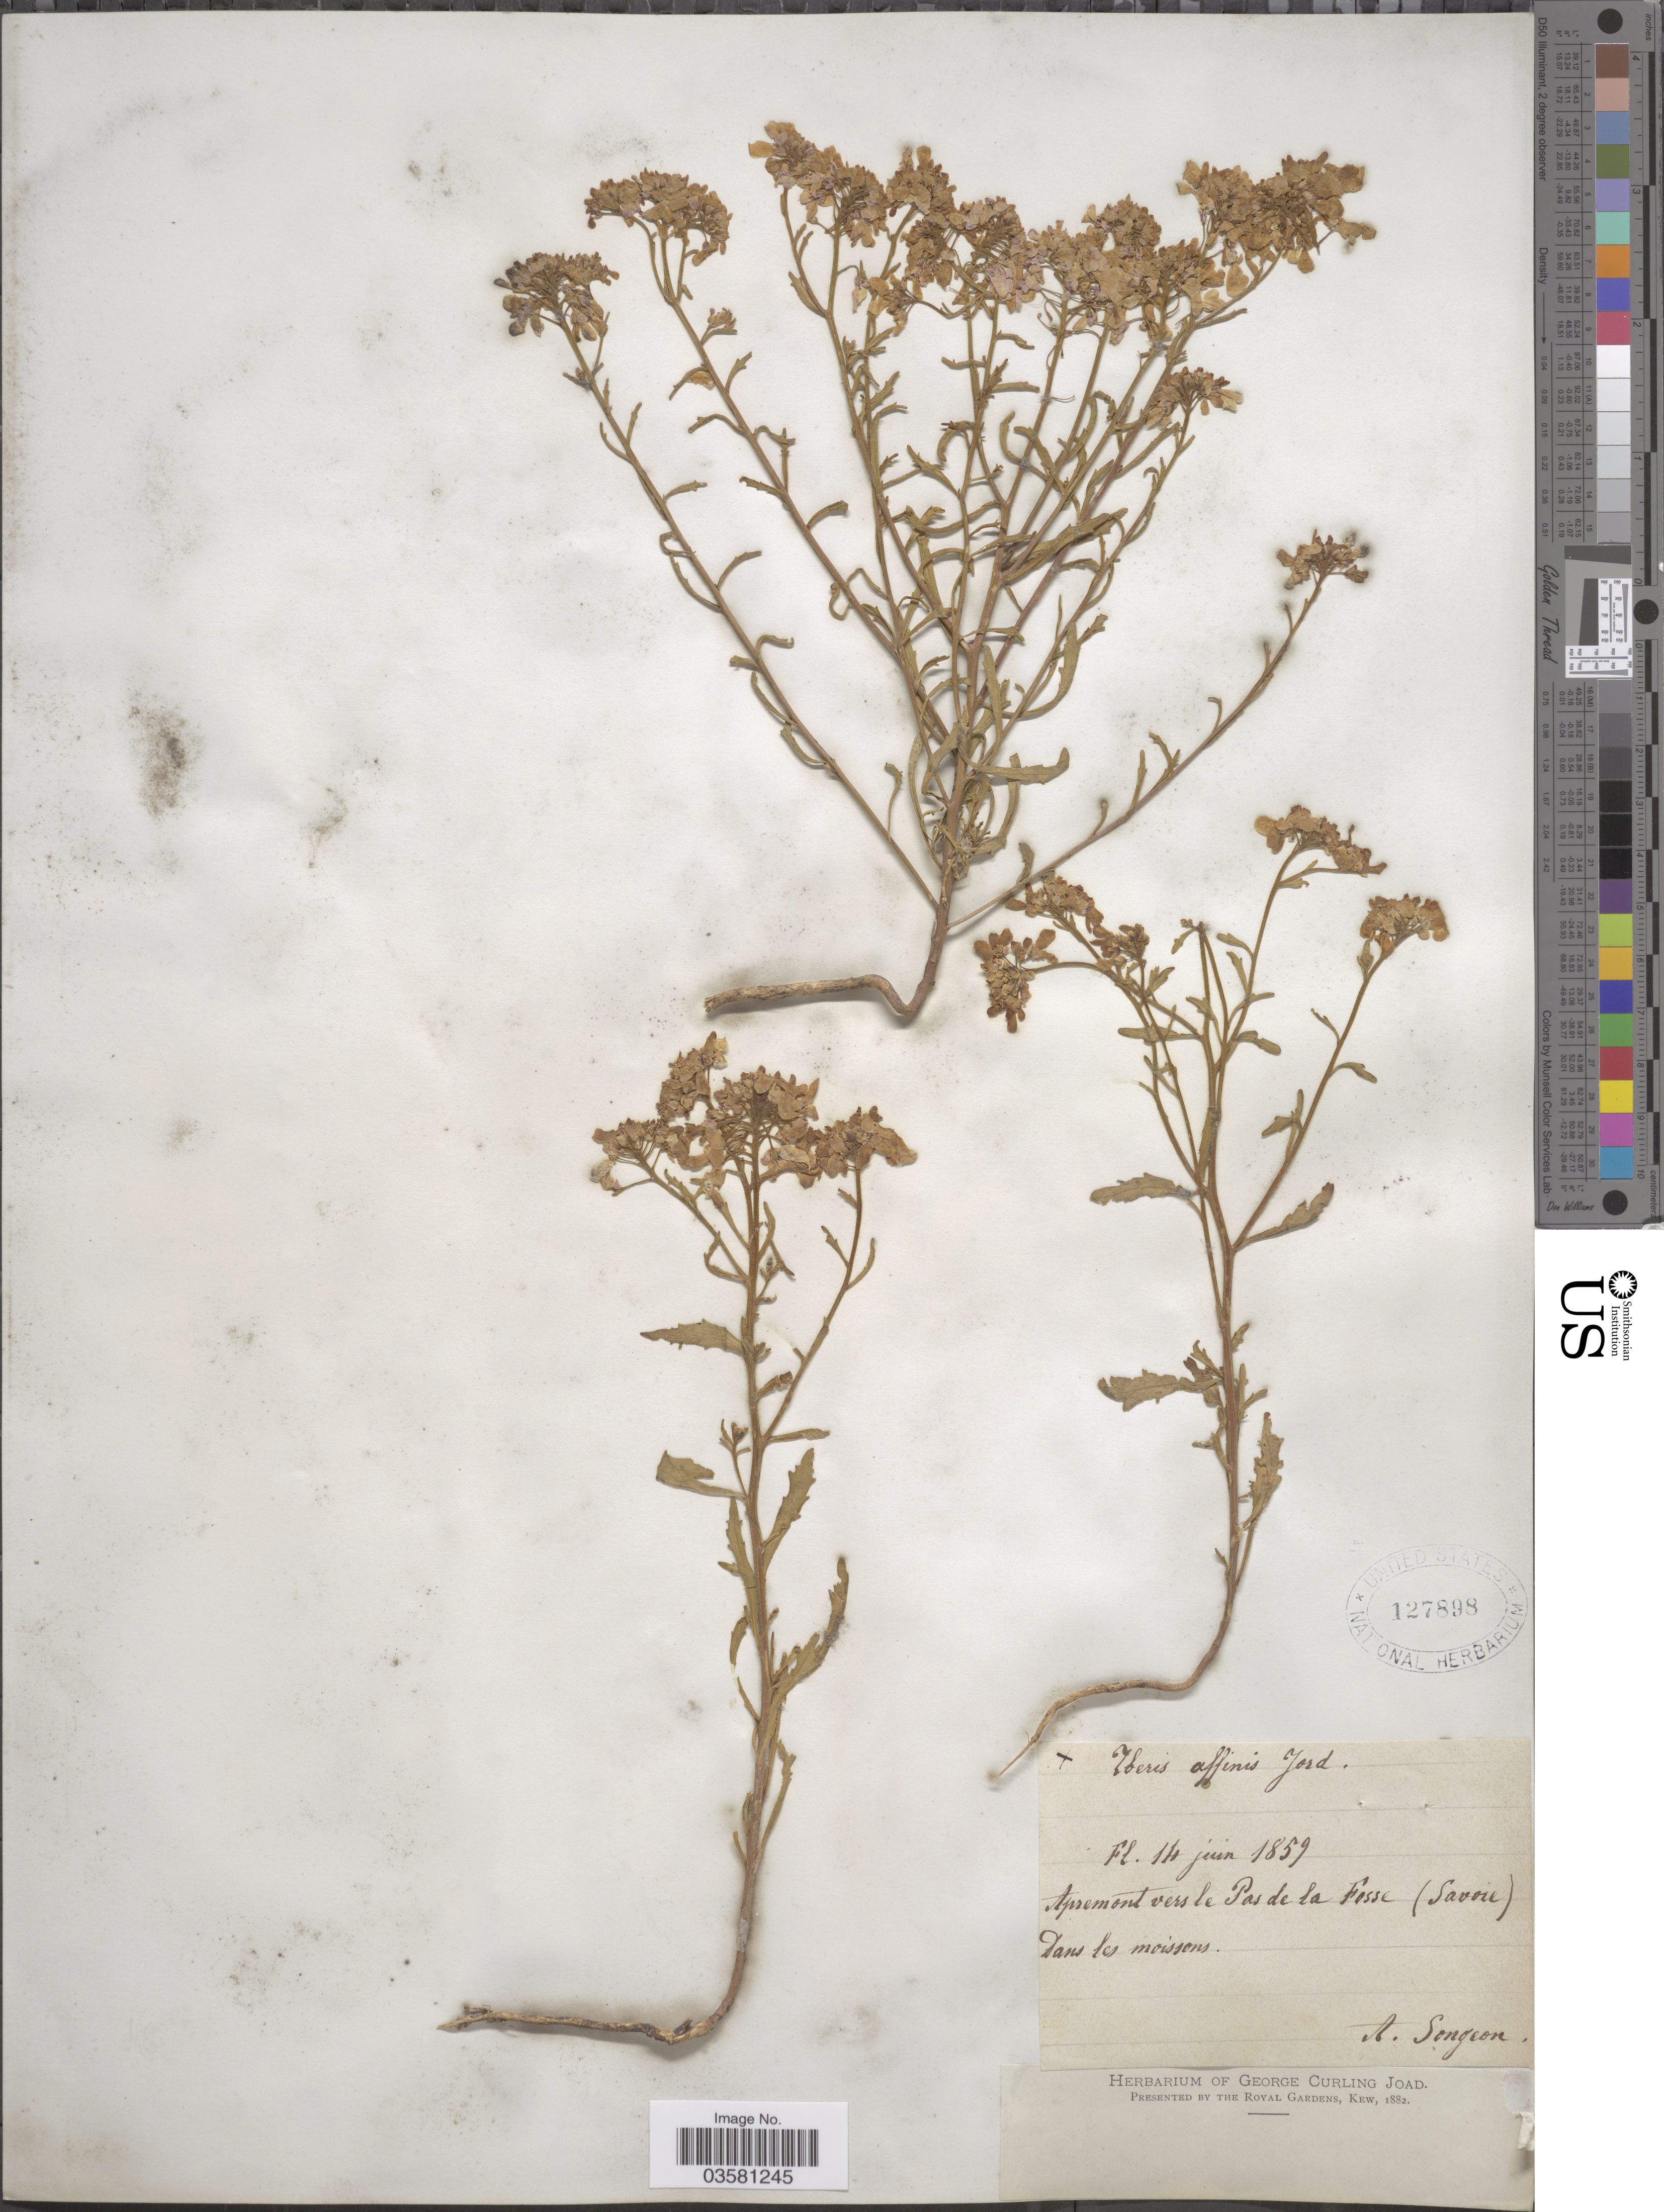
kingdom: Plantae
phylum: Tracheophyta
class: Magnoliopsida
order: Brassicales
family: Brassicaceae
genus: Iberis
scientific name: Iberis affinis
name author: Jord.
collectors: A. Songeon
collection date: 1859-06-14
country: France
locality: Apremont vers le Pas de la Fosse (Savoie).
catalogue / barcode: US 127898